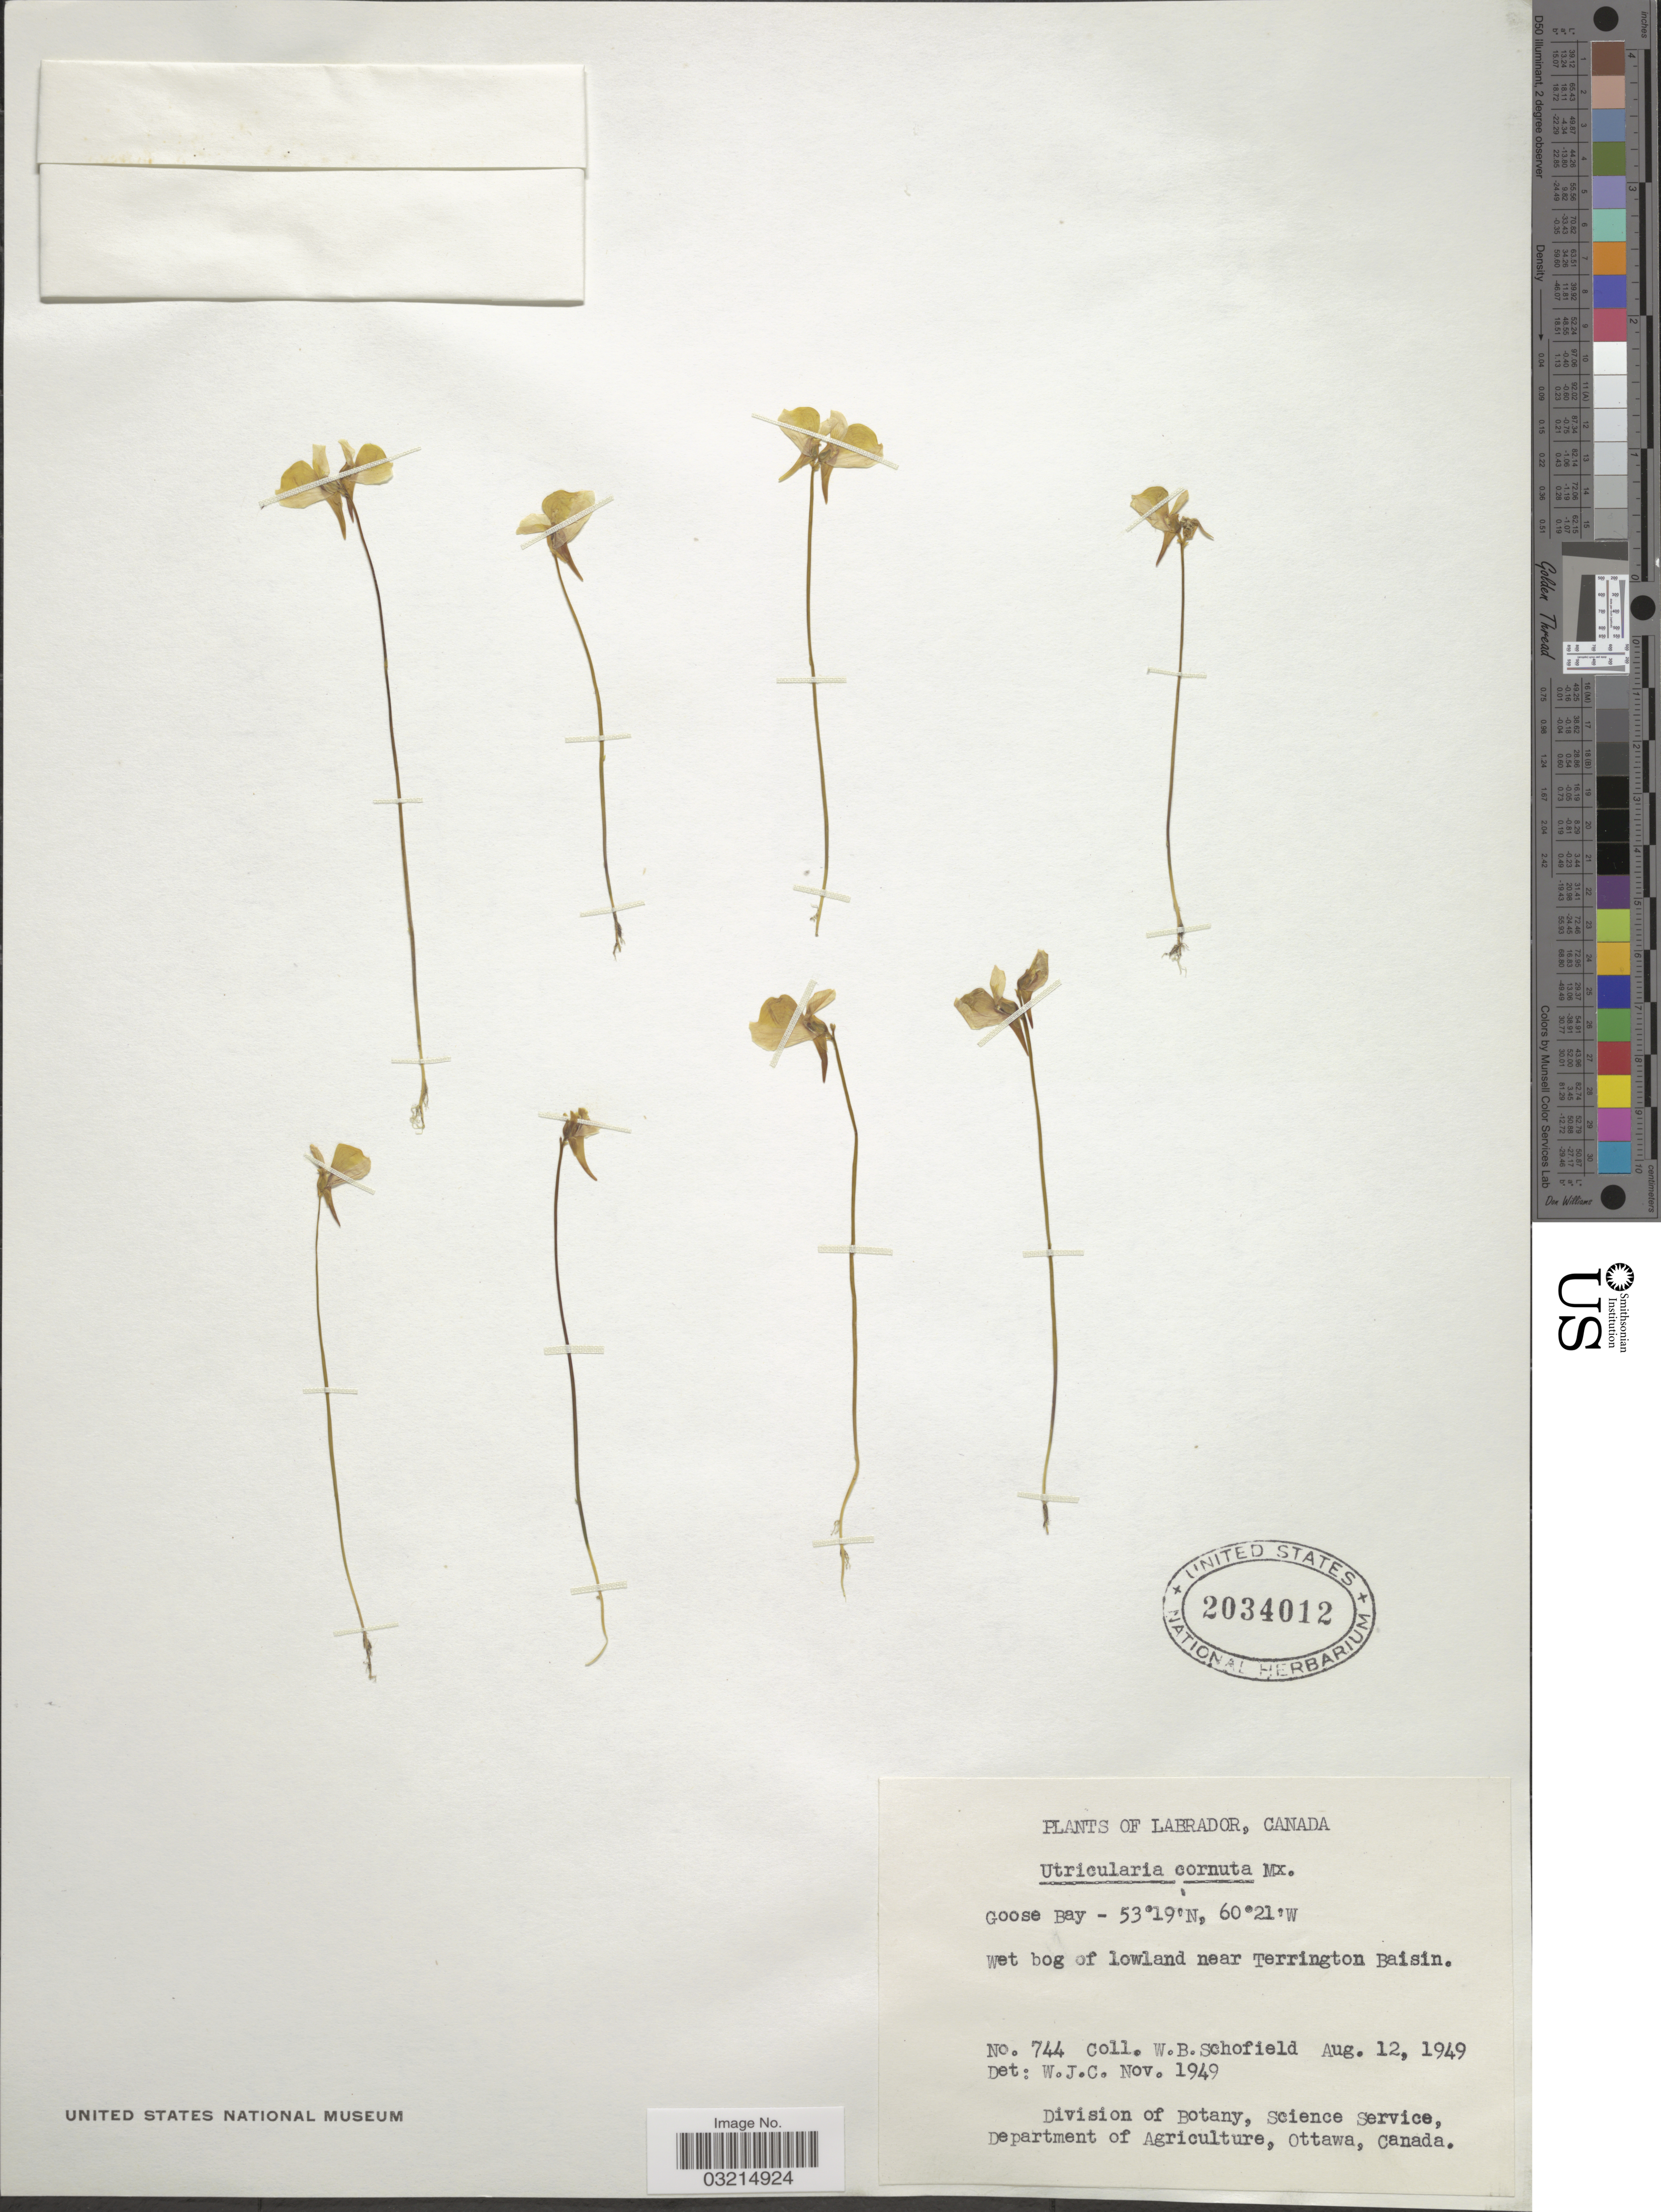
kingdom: Plantae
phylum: Tracheophyta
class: Magnoliopsida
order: Lamiales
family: Lentibulariaceae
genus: Utricularia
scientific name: Utricularia cornuta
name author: Michx.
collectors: W. Schofield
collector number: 744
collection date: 1949-08-12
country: Canada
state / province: Newfoundland and Labrador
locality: Goose Bay, Wet bog of lowland near Terrington Baisin.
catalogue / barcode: US 2034012